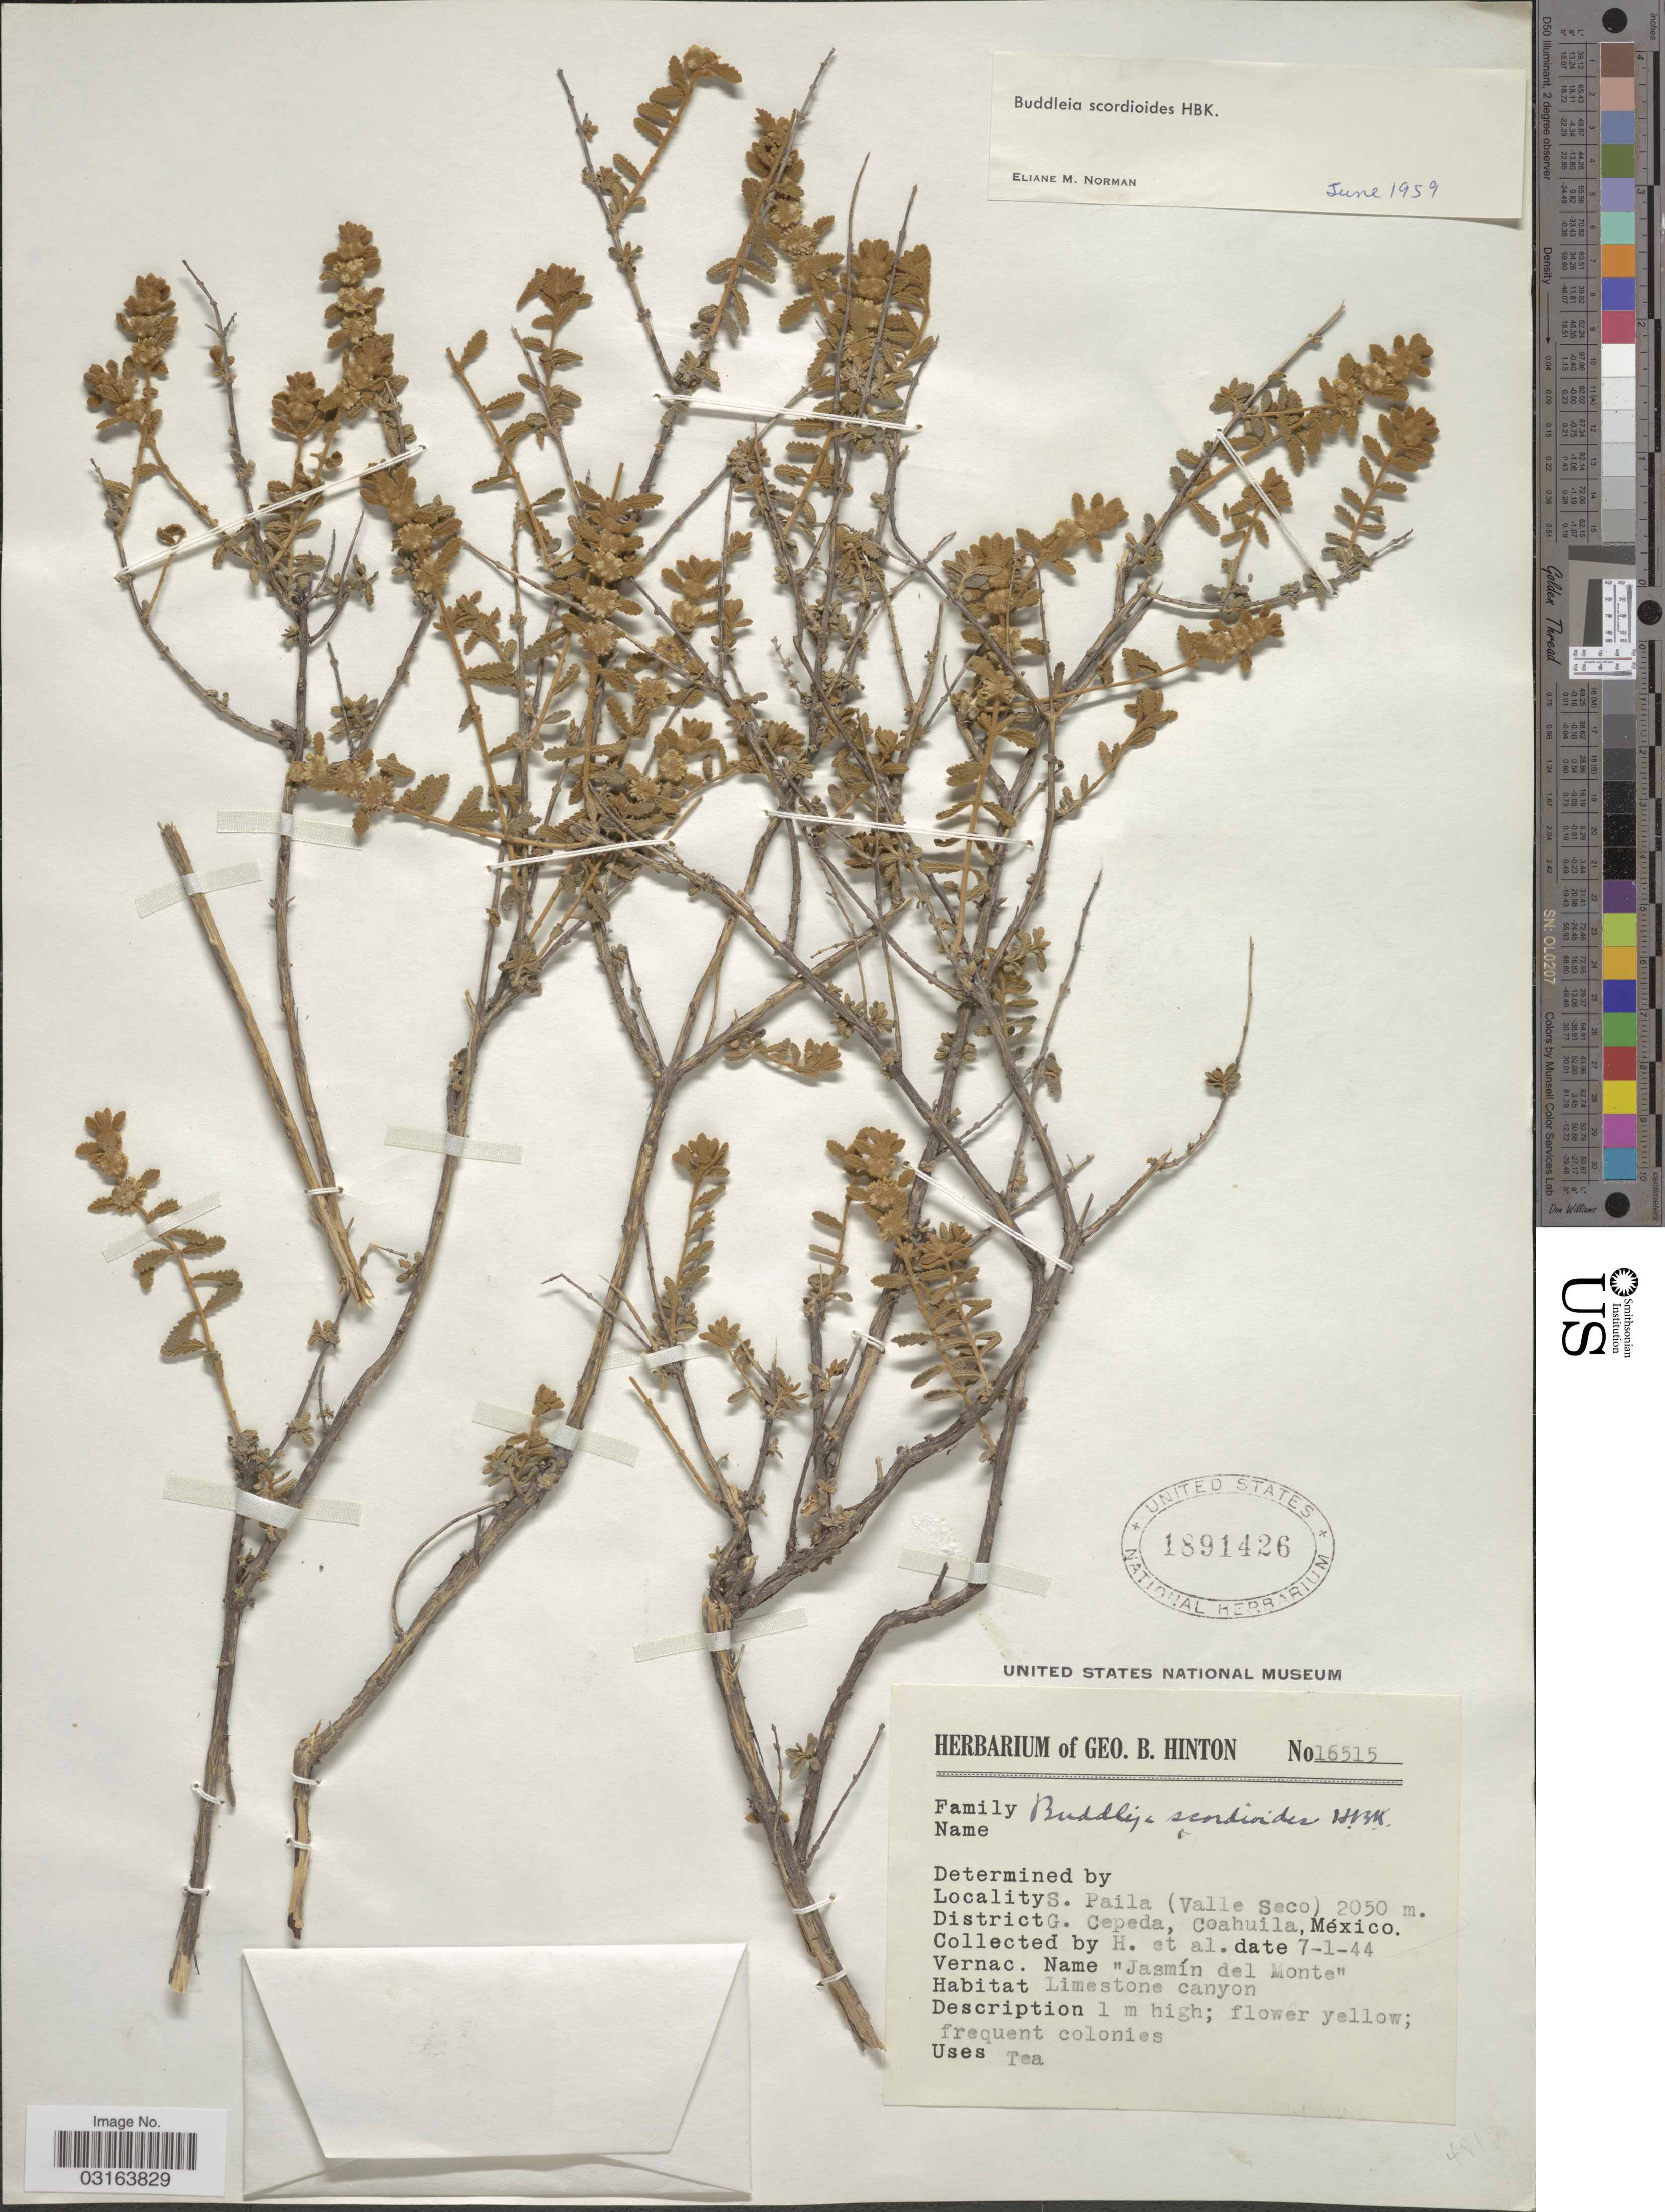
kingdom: Plantae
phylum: Tracheophyta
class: Magnoliopsida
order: Lamiales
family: Scrophulariaceae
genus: Buddleja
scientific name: Buddleja scordioides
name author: Kunth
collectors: G. B. Hinton & et al.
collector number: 16515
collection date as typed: Transcribed d/m/y: 7/1/44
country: Mexico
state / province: Coahuila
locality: S. Paila (Valle Seco). District G. Cepeda.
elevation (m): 2050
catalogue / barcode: US 1891426